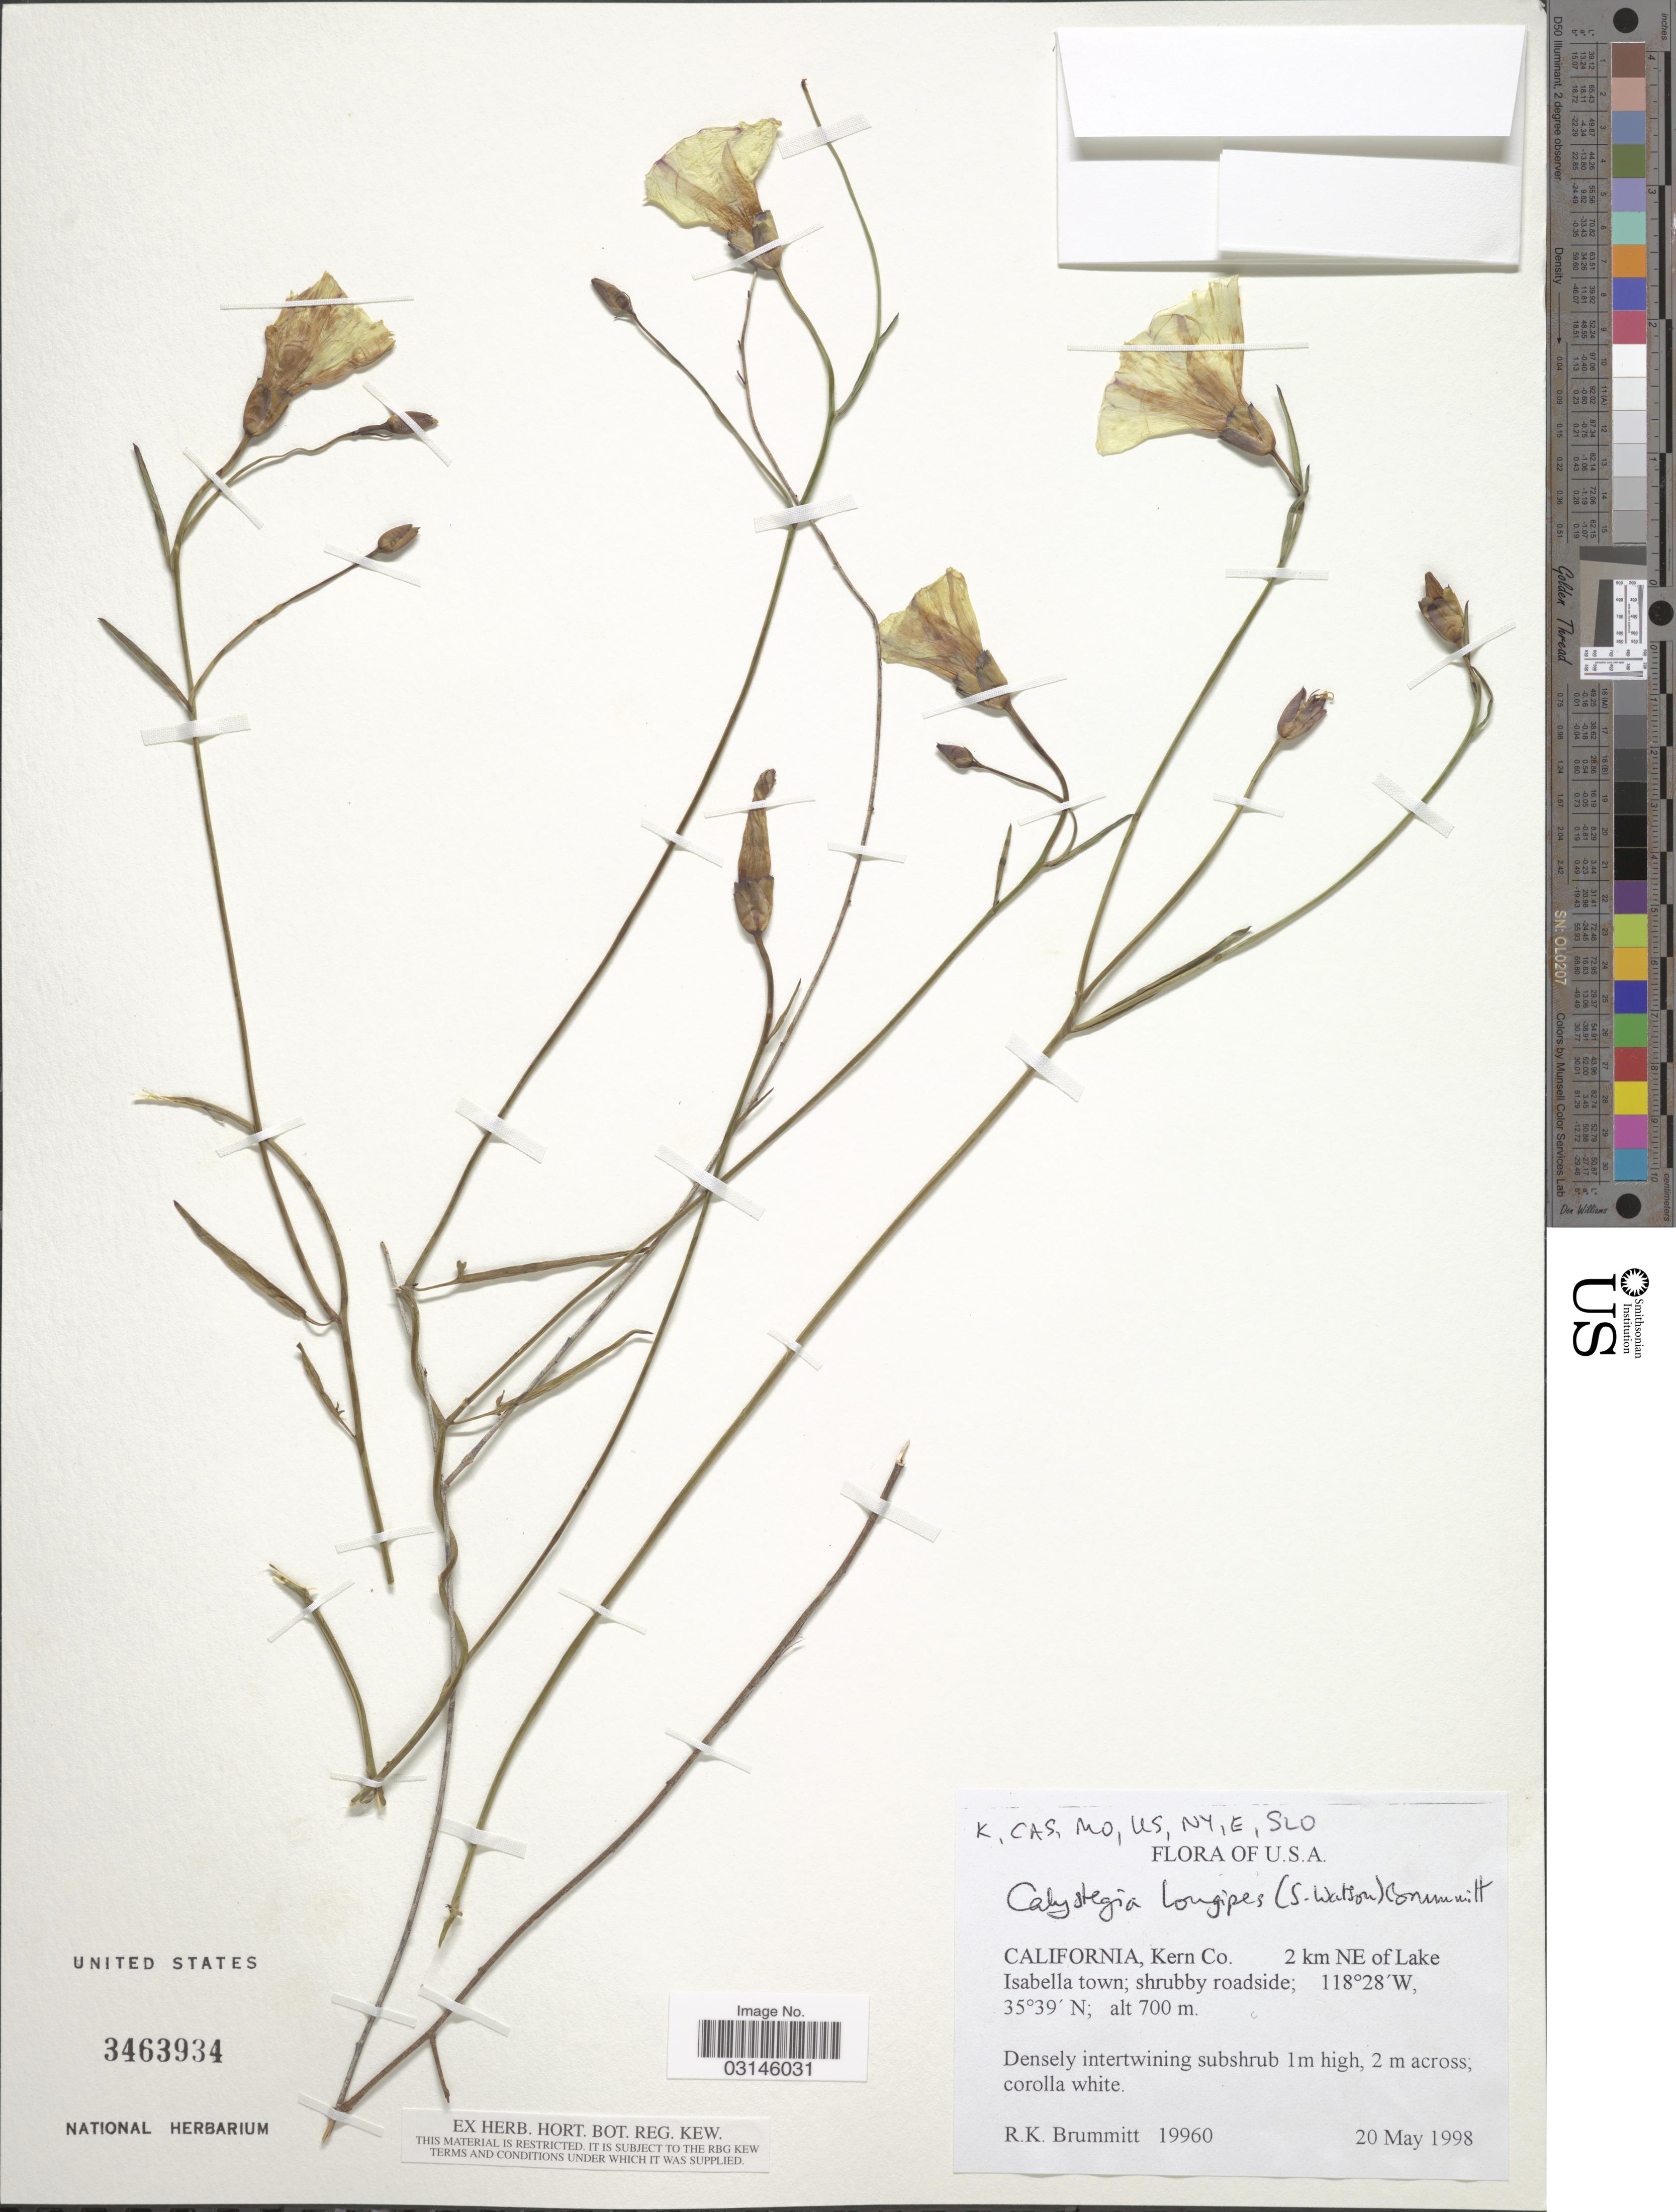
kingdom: Plantae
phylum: Tracheophyta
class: Magnoliopsida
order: Solanales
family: Convolvulaceae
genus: Calystegia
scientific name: Calystegia longipes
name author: (S. Watson) Brummitt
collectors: R. K. Brummitt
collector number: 19960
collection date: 1998-05-20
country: United States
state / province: California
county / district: Kern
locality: Kern Co. 2 km NE of Lake Isabella town.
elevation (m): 700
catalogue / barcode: US 3463934